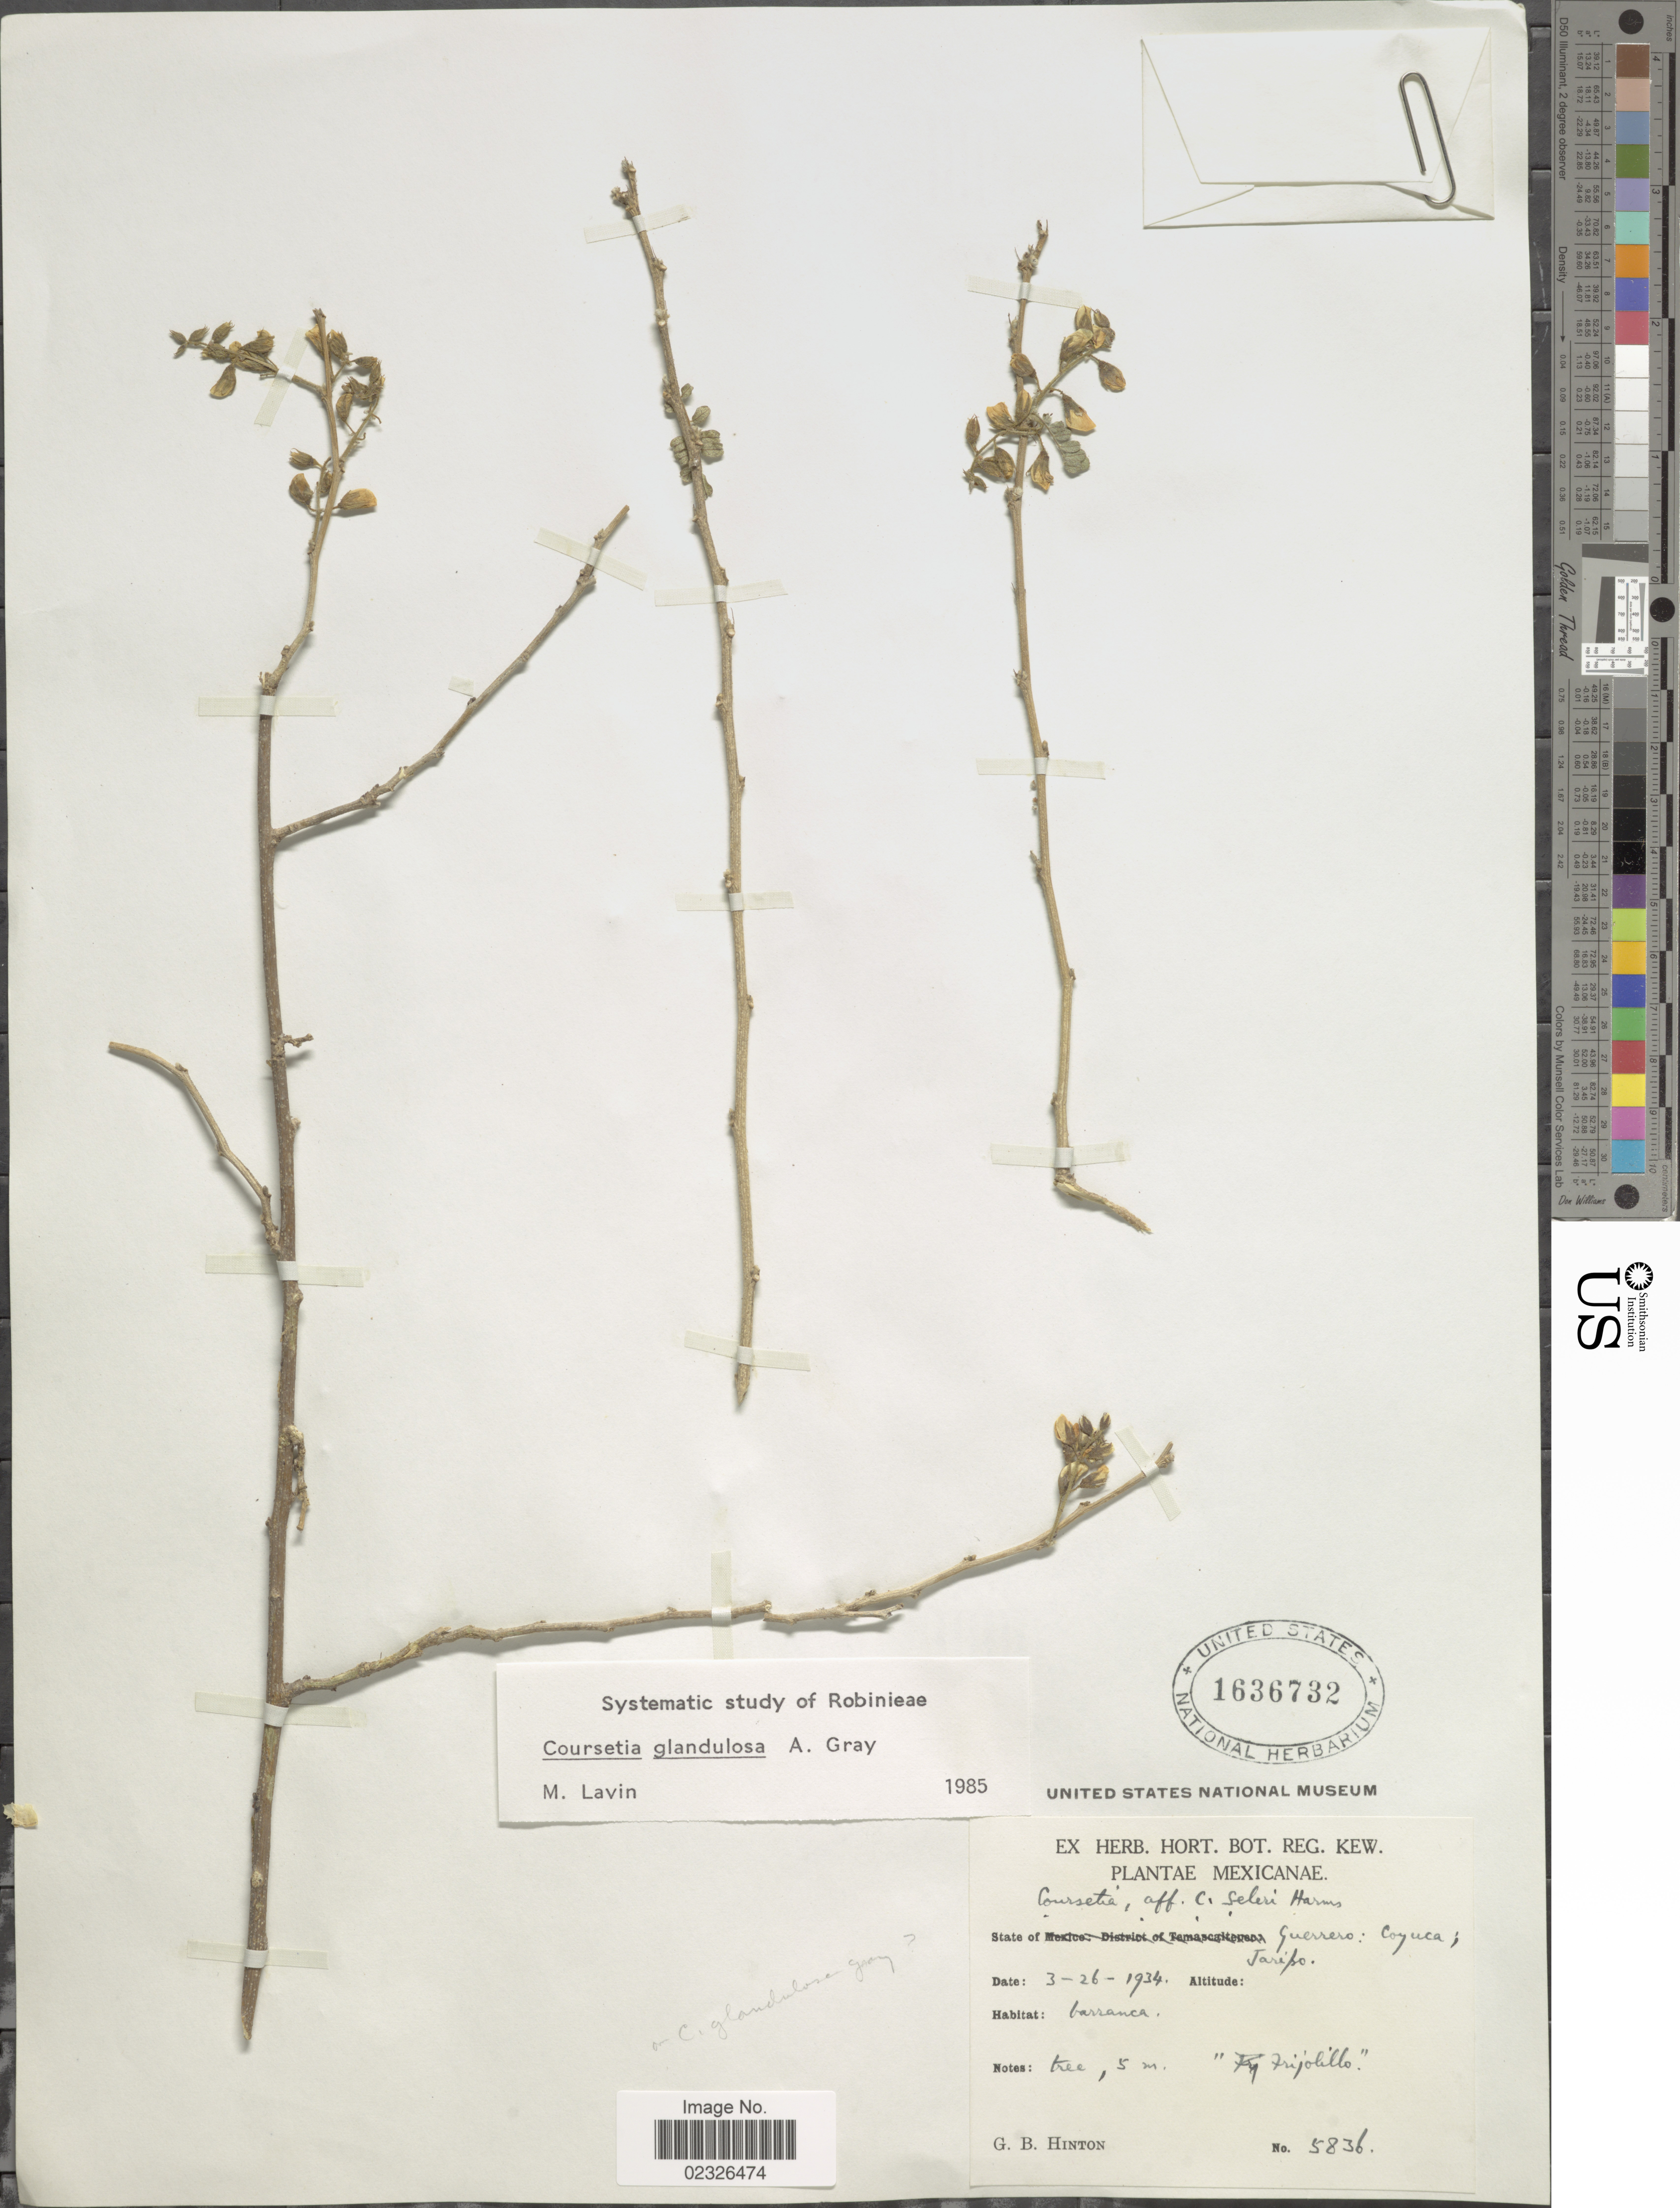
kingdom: Plantae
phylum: Tracheophyta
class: Magnoliopsida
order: Fabales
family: Fabaceae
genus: Coursetia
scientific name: Coursetia glandulosa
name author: A. Gray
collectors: G. B. Hinton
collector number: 5836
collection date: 1934-03-26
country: Mexico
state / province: Guerrero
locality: Coyuca; Jaripo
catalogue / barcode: US 1636732